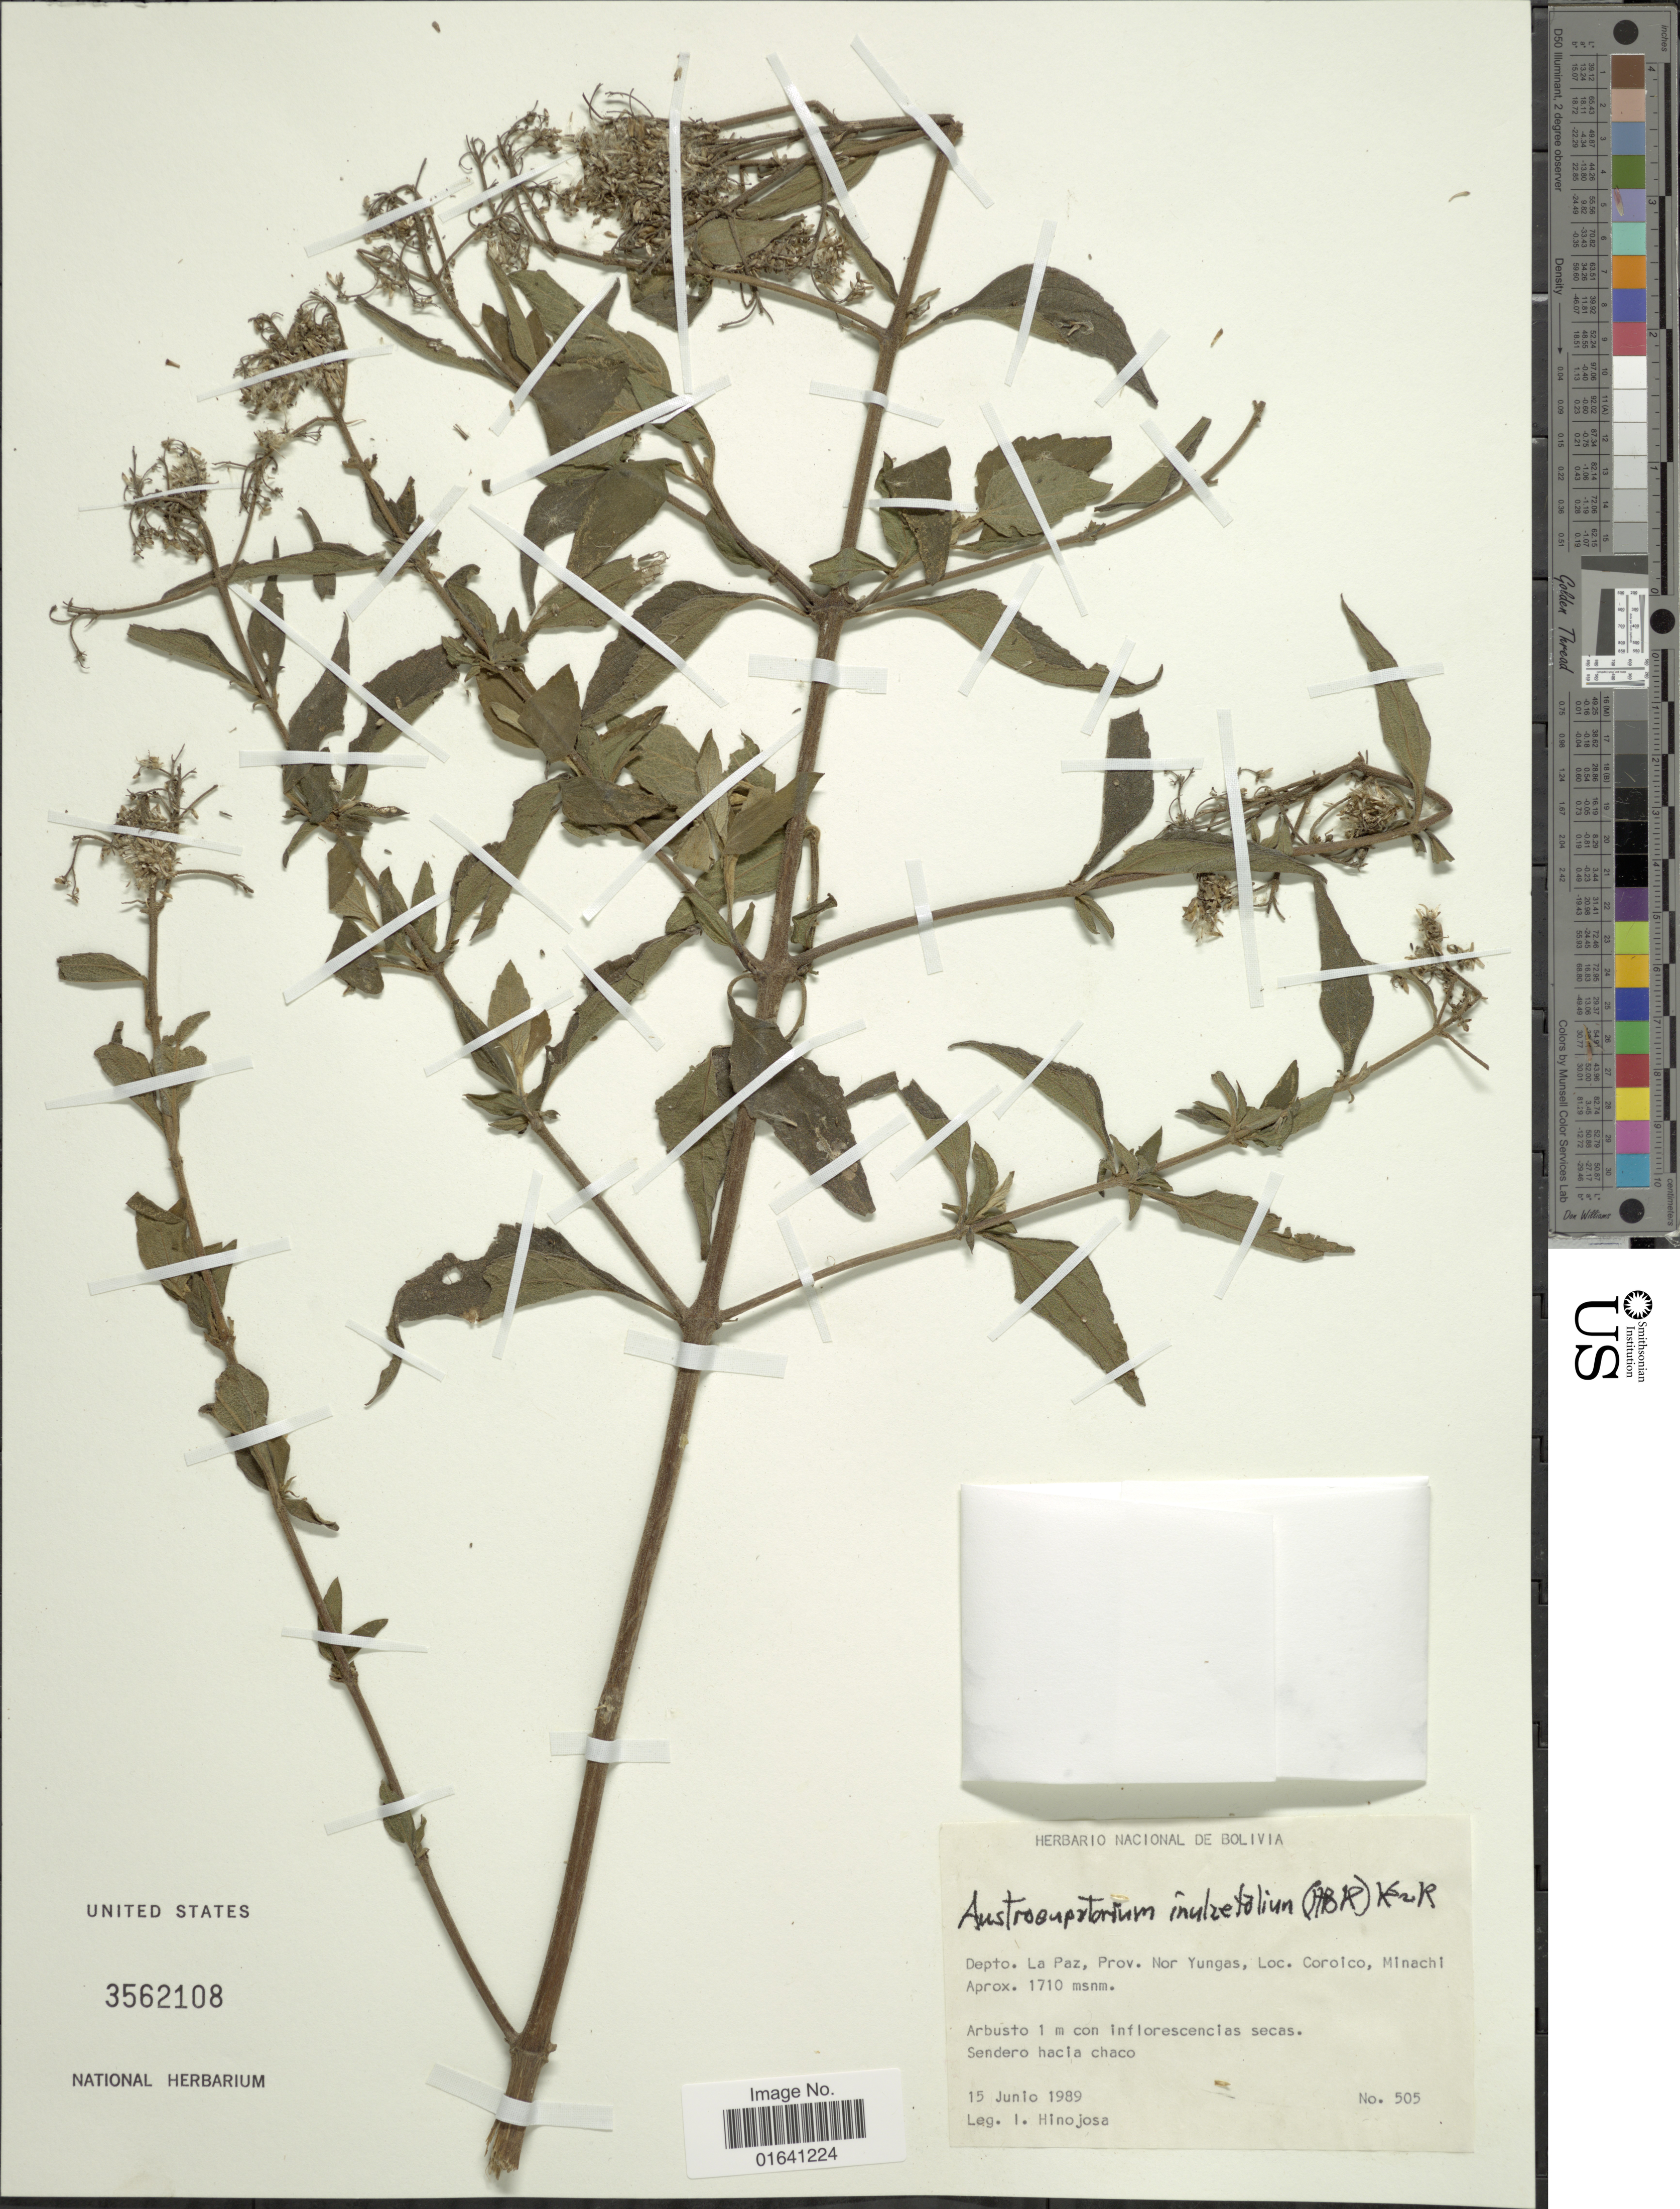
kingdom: Plantae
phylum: Tracheophyta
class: Magnoliopsida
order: Asterales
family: Asteraceae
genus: Austroeupatorium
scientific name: Austroeupatorium inulaefolium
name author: (Kunth) R.M. King & H. Rob.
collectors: I. Hinojosa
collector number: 505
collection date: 1989-06-15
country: Bolivia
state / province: La Paz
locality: Depto. La Paz, Prov. Nor Yungas, Coroico, Minachi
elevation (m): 1710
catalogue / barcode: US 3562108